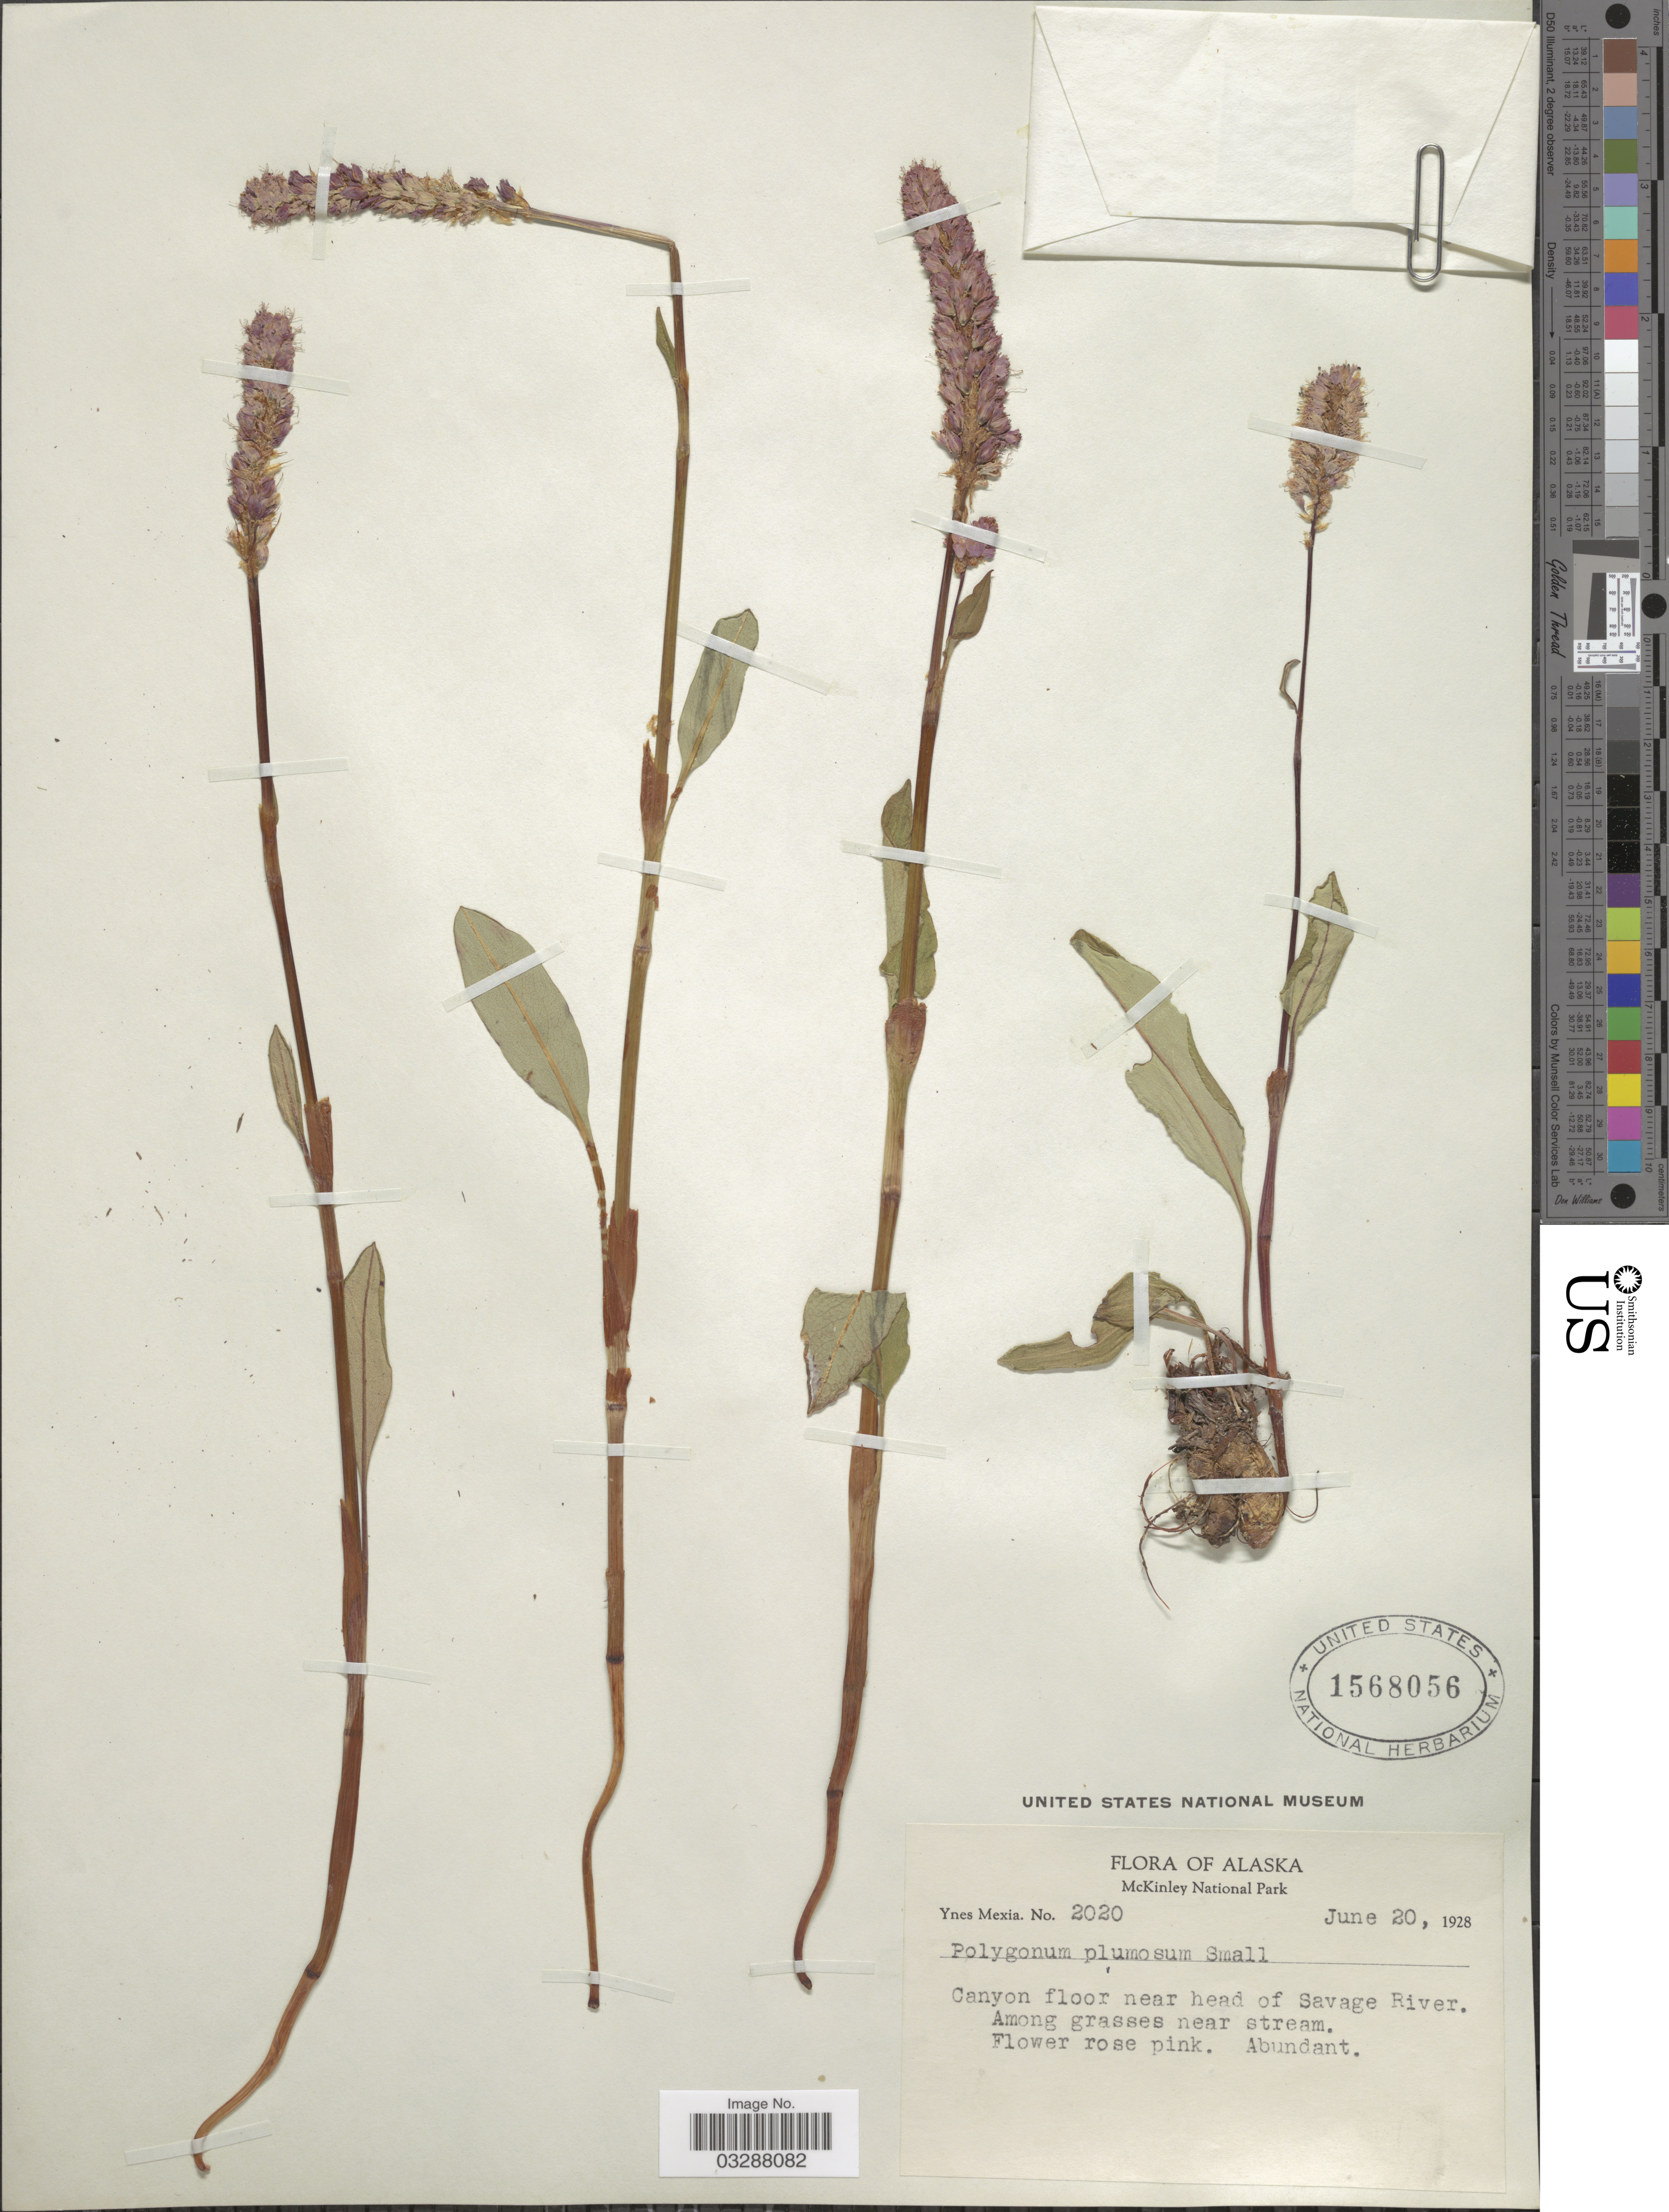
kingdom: Plantae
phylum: Tracheophyta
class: Magnoliopsida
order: Caryophyllales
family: Polygonaceae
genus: Bistorta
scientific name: Bistorta plumosa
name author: (Small) Greene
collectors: Y. Mexia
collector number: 2020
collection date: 1928-06-20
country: United States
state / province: Alaska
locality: McKinley National Park. Canyon floor near head of Savage River.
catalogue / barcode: US 1568056